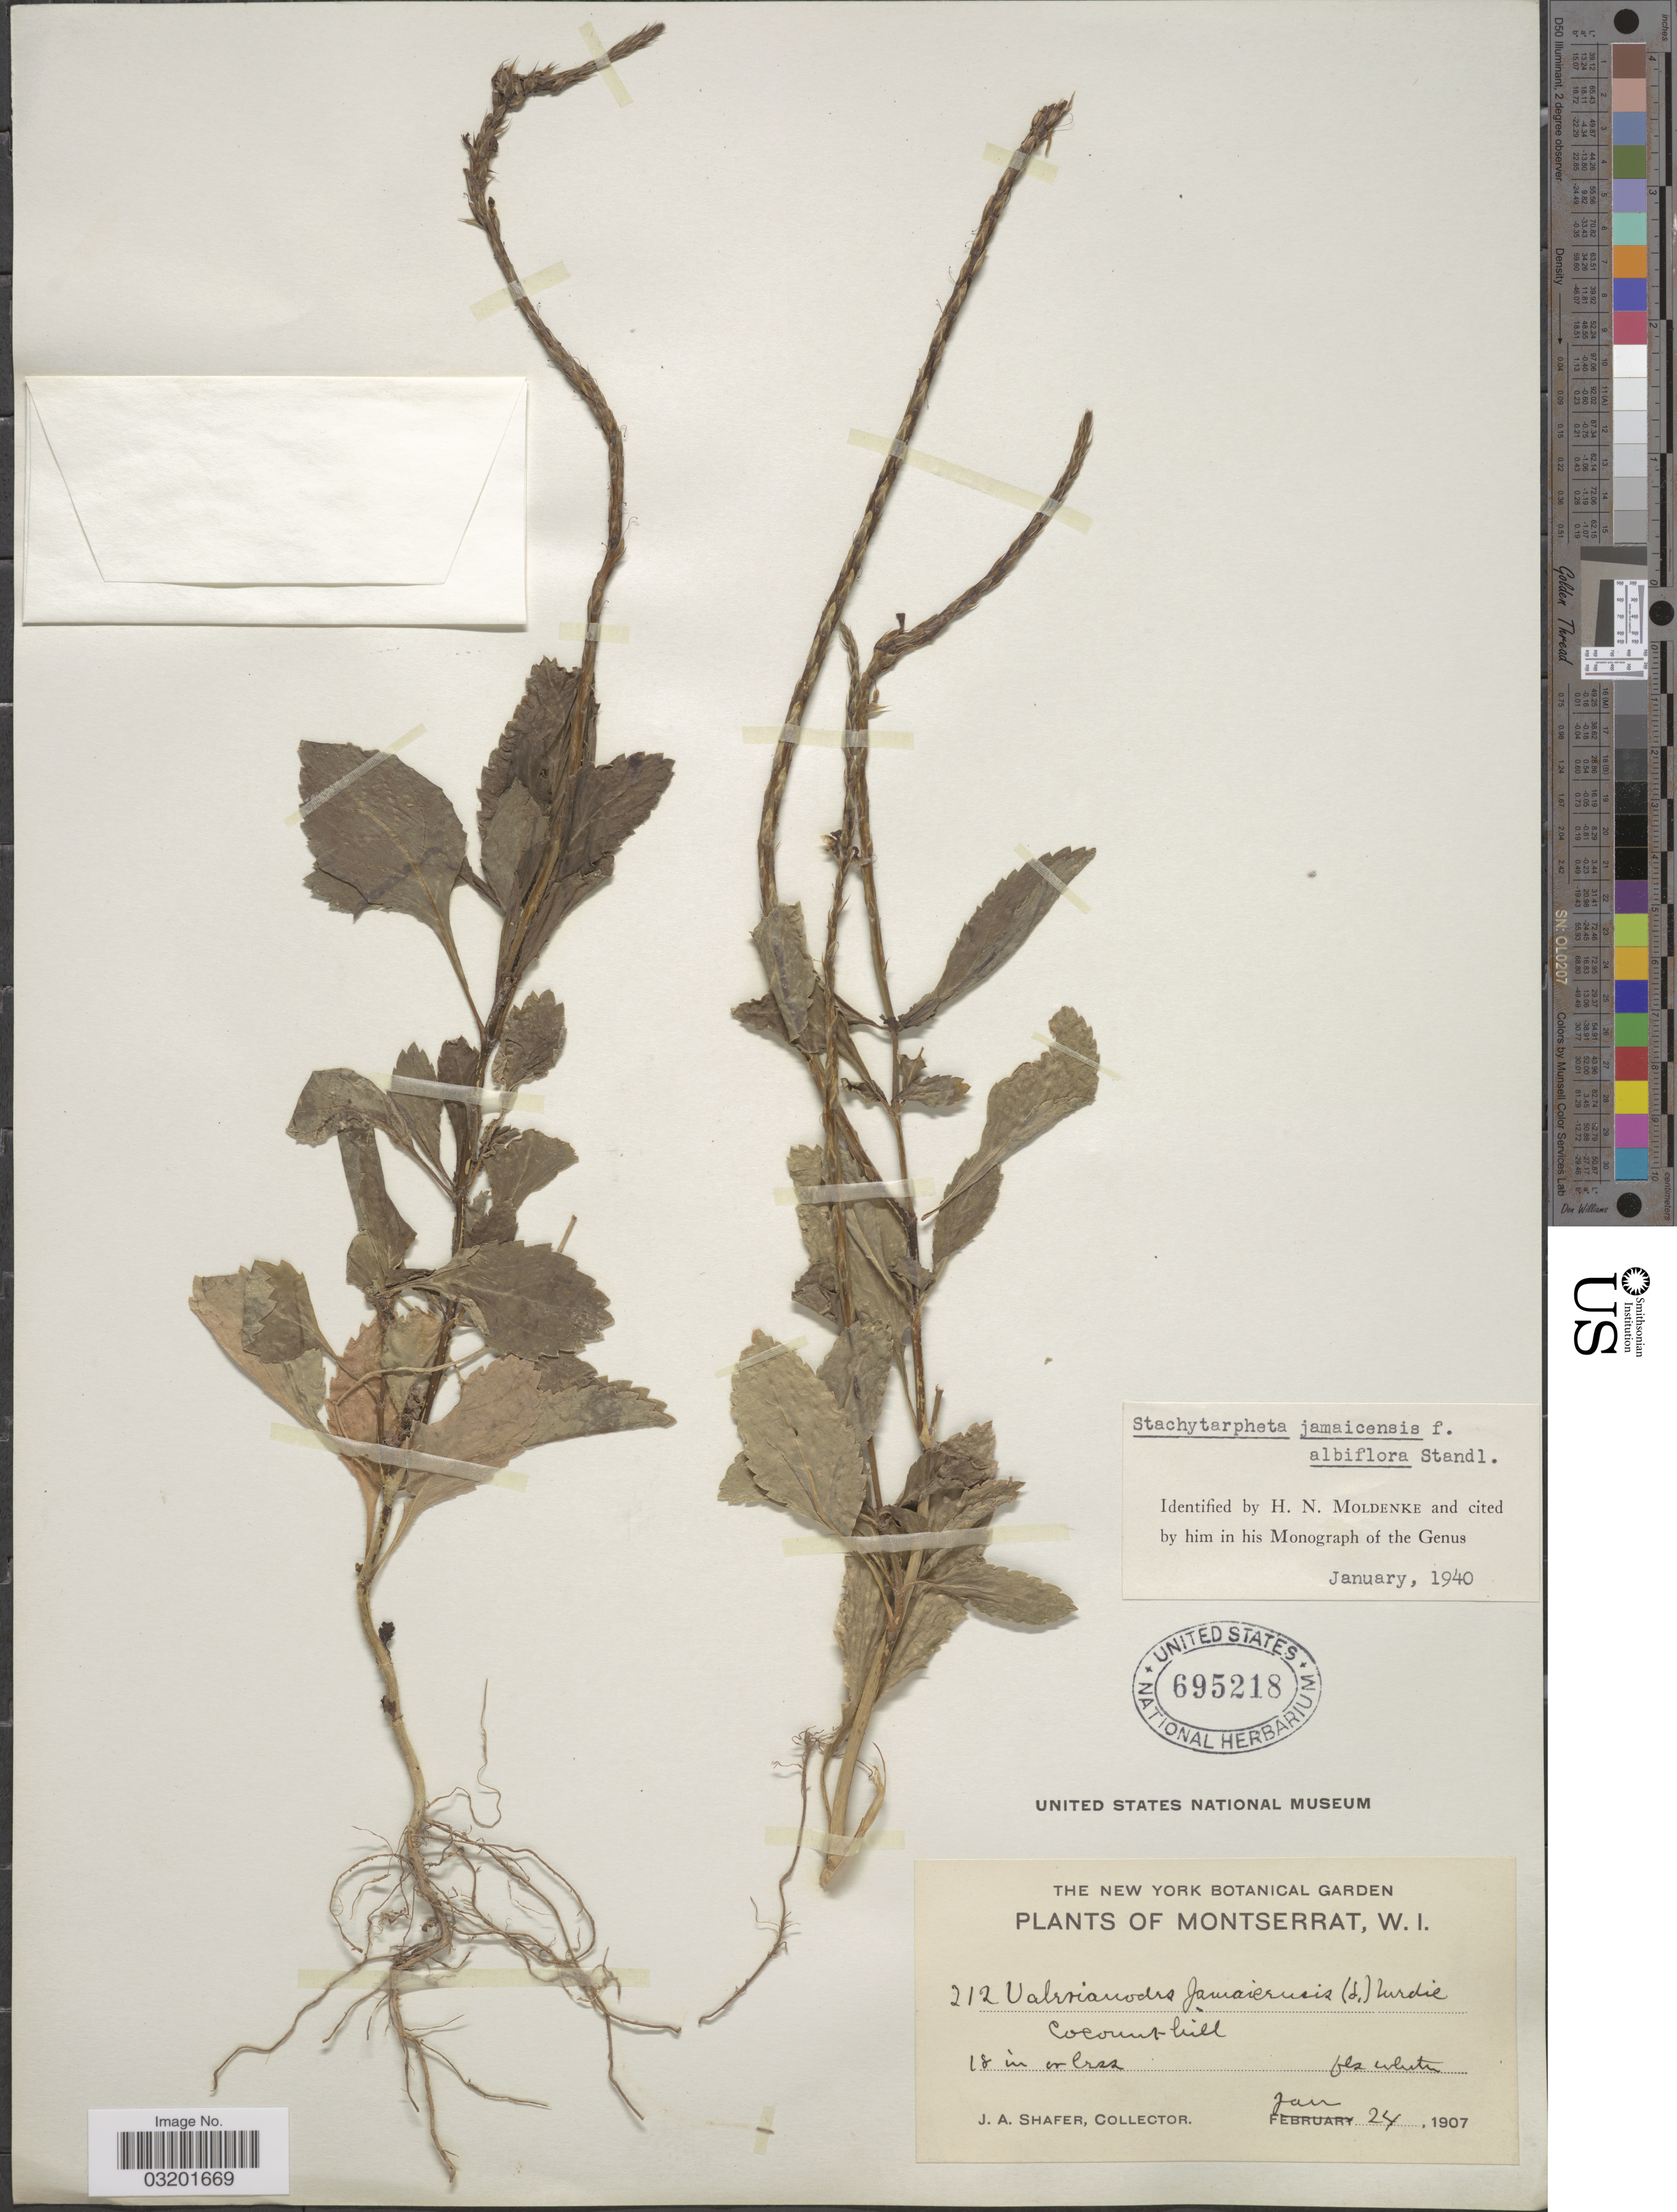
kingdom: Plantae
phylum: Tracheophyta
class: Magnoliopsida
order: Lamiales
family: Verbenaceae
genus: Stachytarpheta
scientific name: Stachytarpheta jamaicensis f. albiflora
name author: Standl.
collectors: J. A. Shafer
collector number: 212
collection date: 1907-01-24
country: Montserrat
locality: Montserrat, W. I. Coconut hill.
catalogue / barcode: US 695218